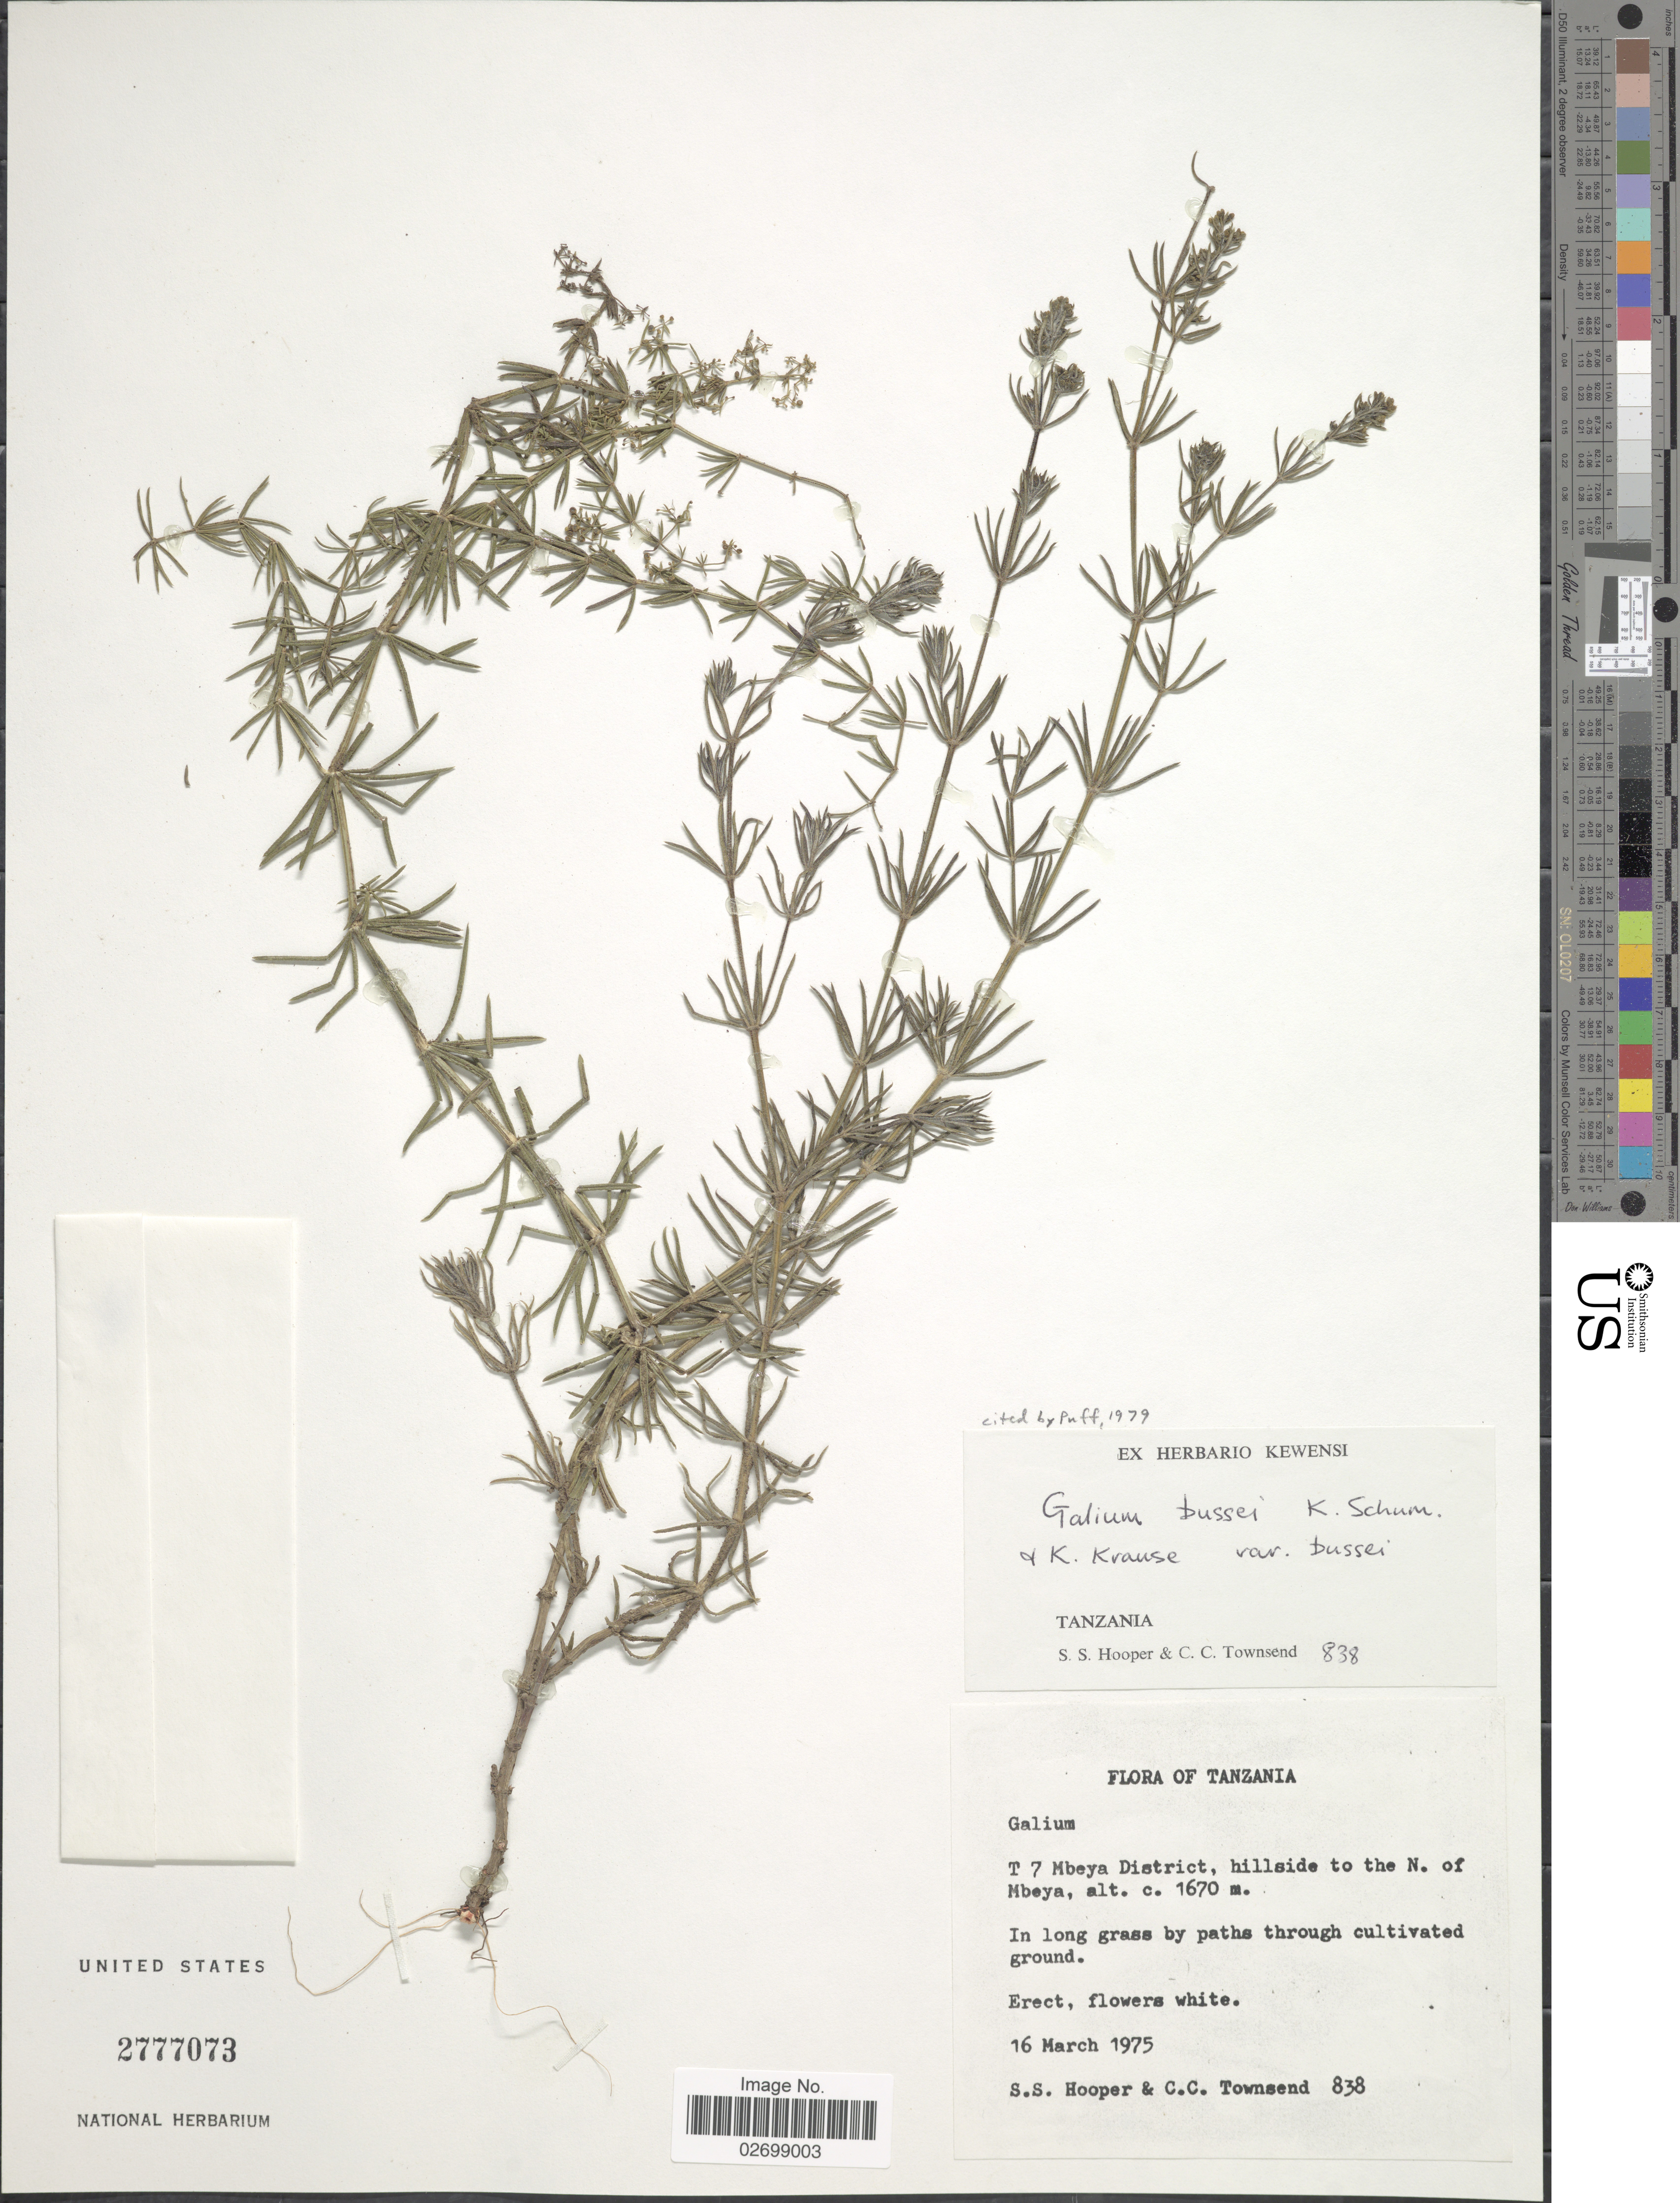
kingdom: Plantae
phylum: Tracheophyta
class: Magnoliopsida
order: Gentianales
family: Rubiaceae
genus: Galium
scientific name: Galium bussei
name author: K. Schum. & K. Krause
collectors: S. S. Hooper & C. Townsend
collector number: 838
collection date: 1975-03-16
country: Tanzania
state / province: Mbeya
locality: T 7, hillside to the N. of Mbeya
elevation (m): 1670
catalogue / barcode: US 2777073